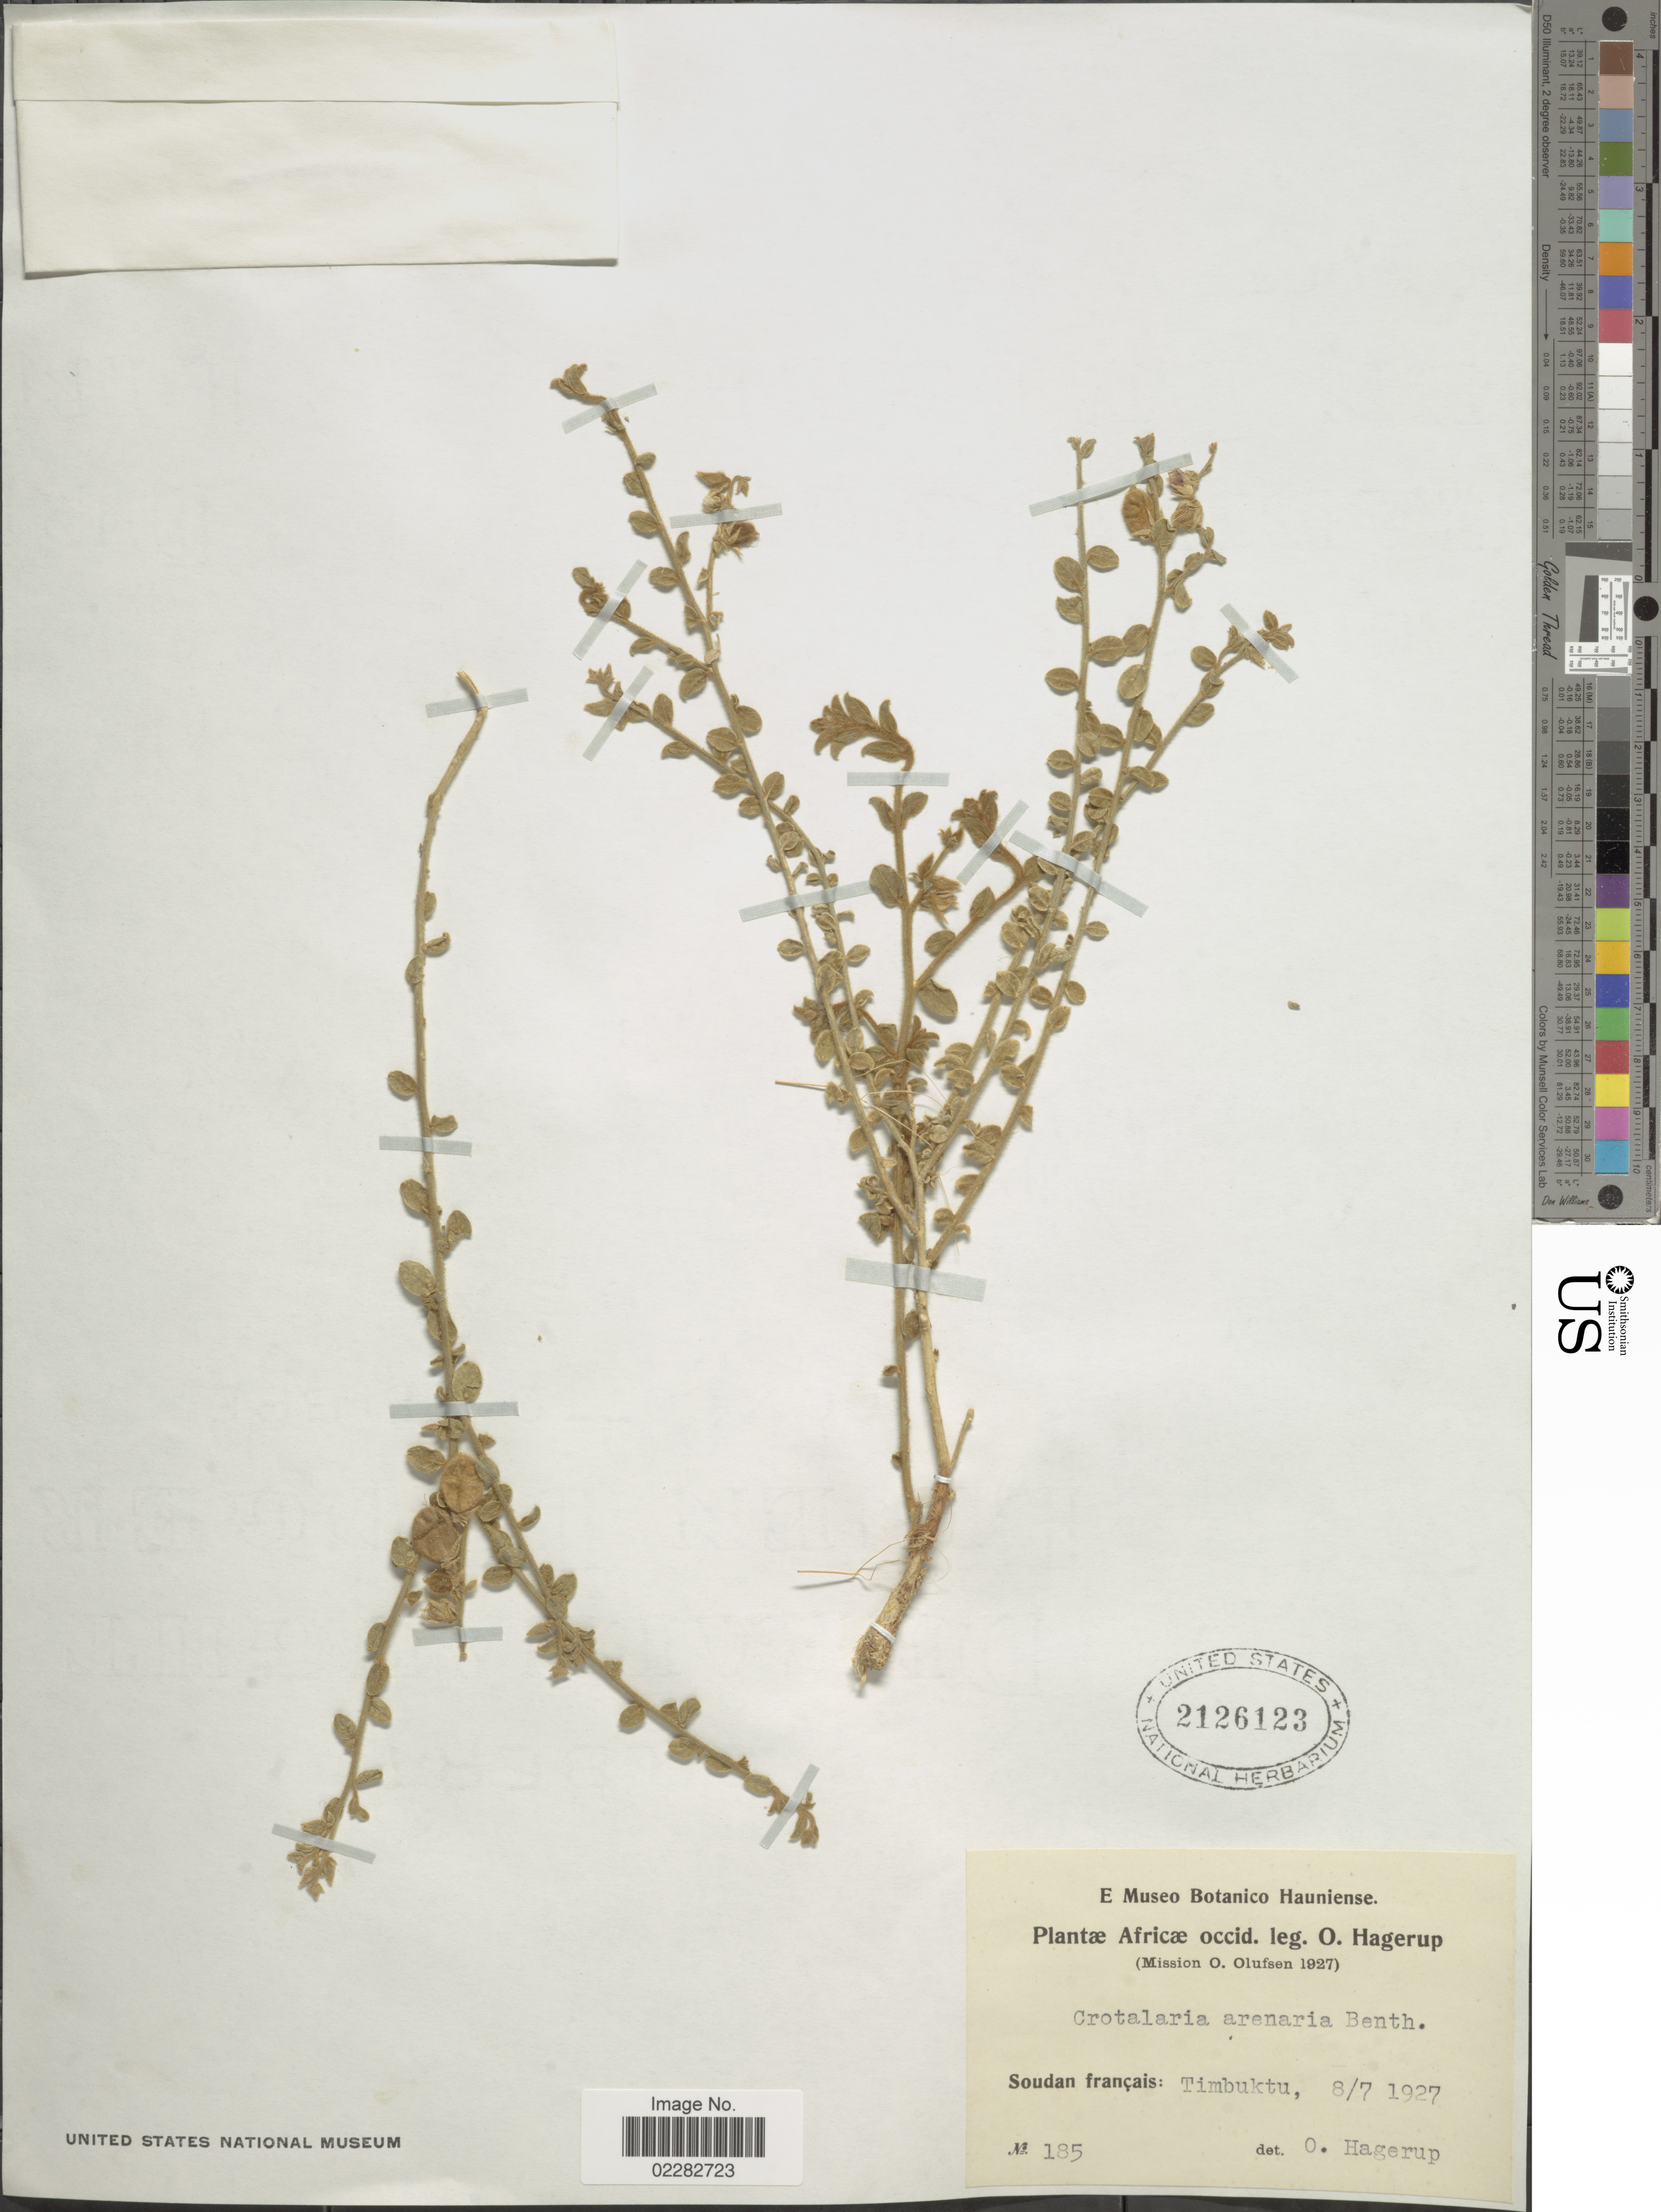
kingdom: Plantae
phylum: Tracheophyta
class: Magnoliopsida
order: Fabales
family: Fabaceae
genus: Crotalaria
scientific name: Crotalaria arenaria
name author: Benth.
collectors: O. Hagerup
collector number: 185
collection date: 1927-07-08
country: Mali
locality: Africae occid., Soudan francais: Timbuktu.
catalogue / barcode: US 2126123